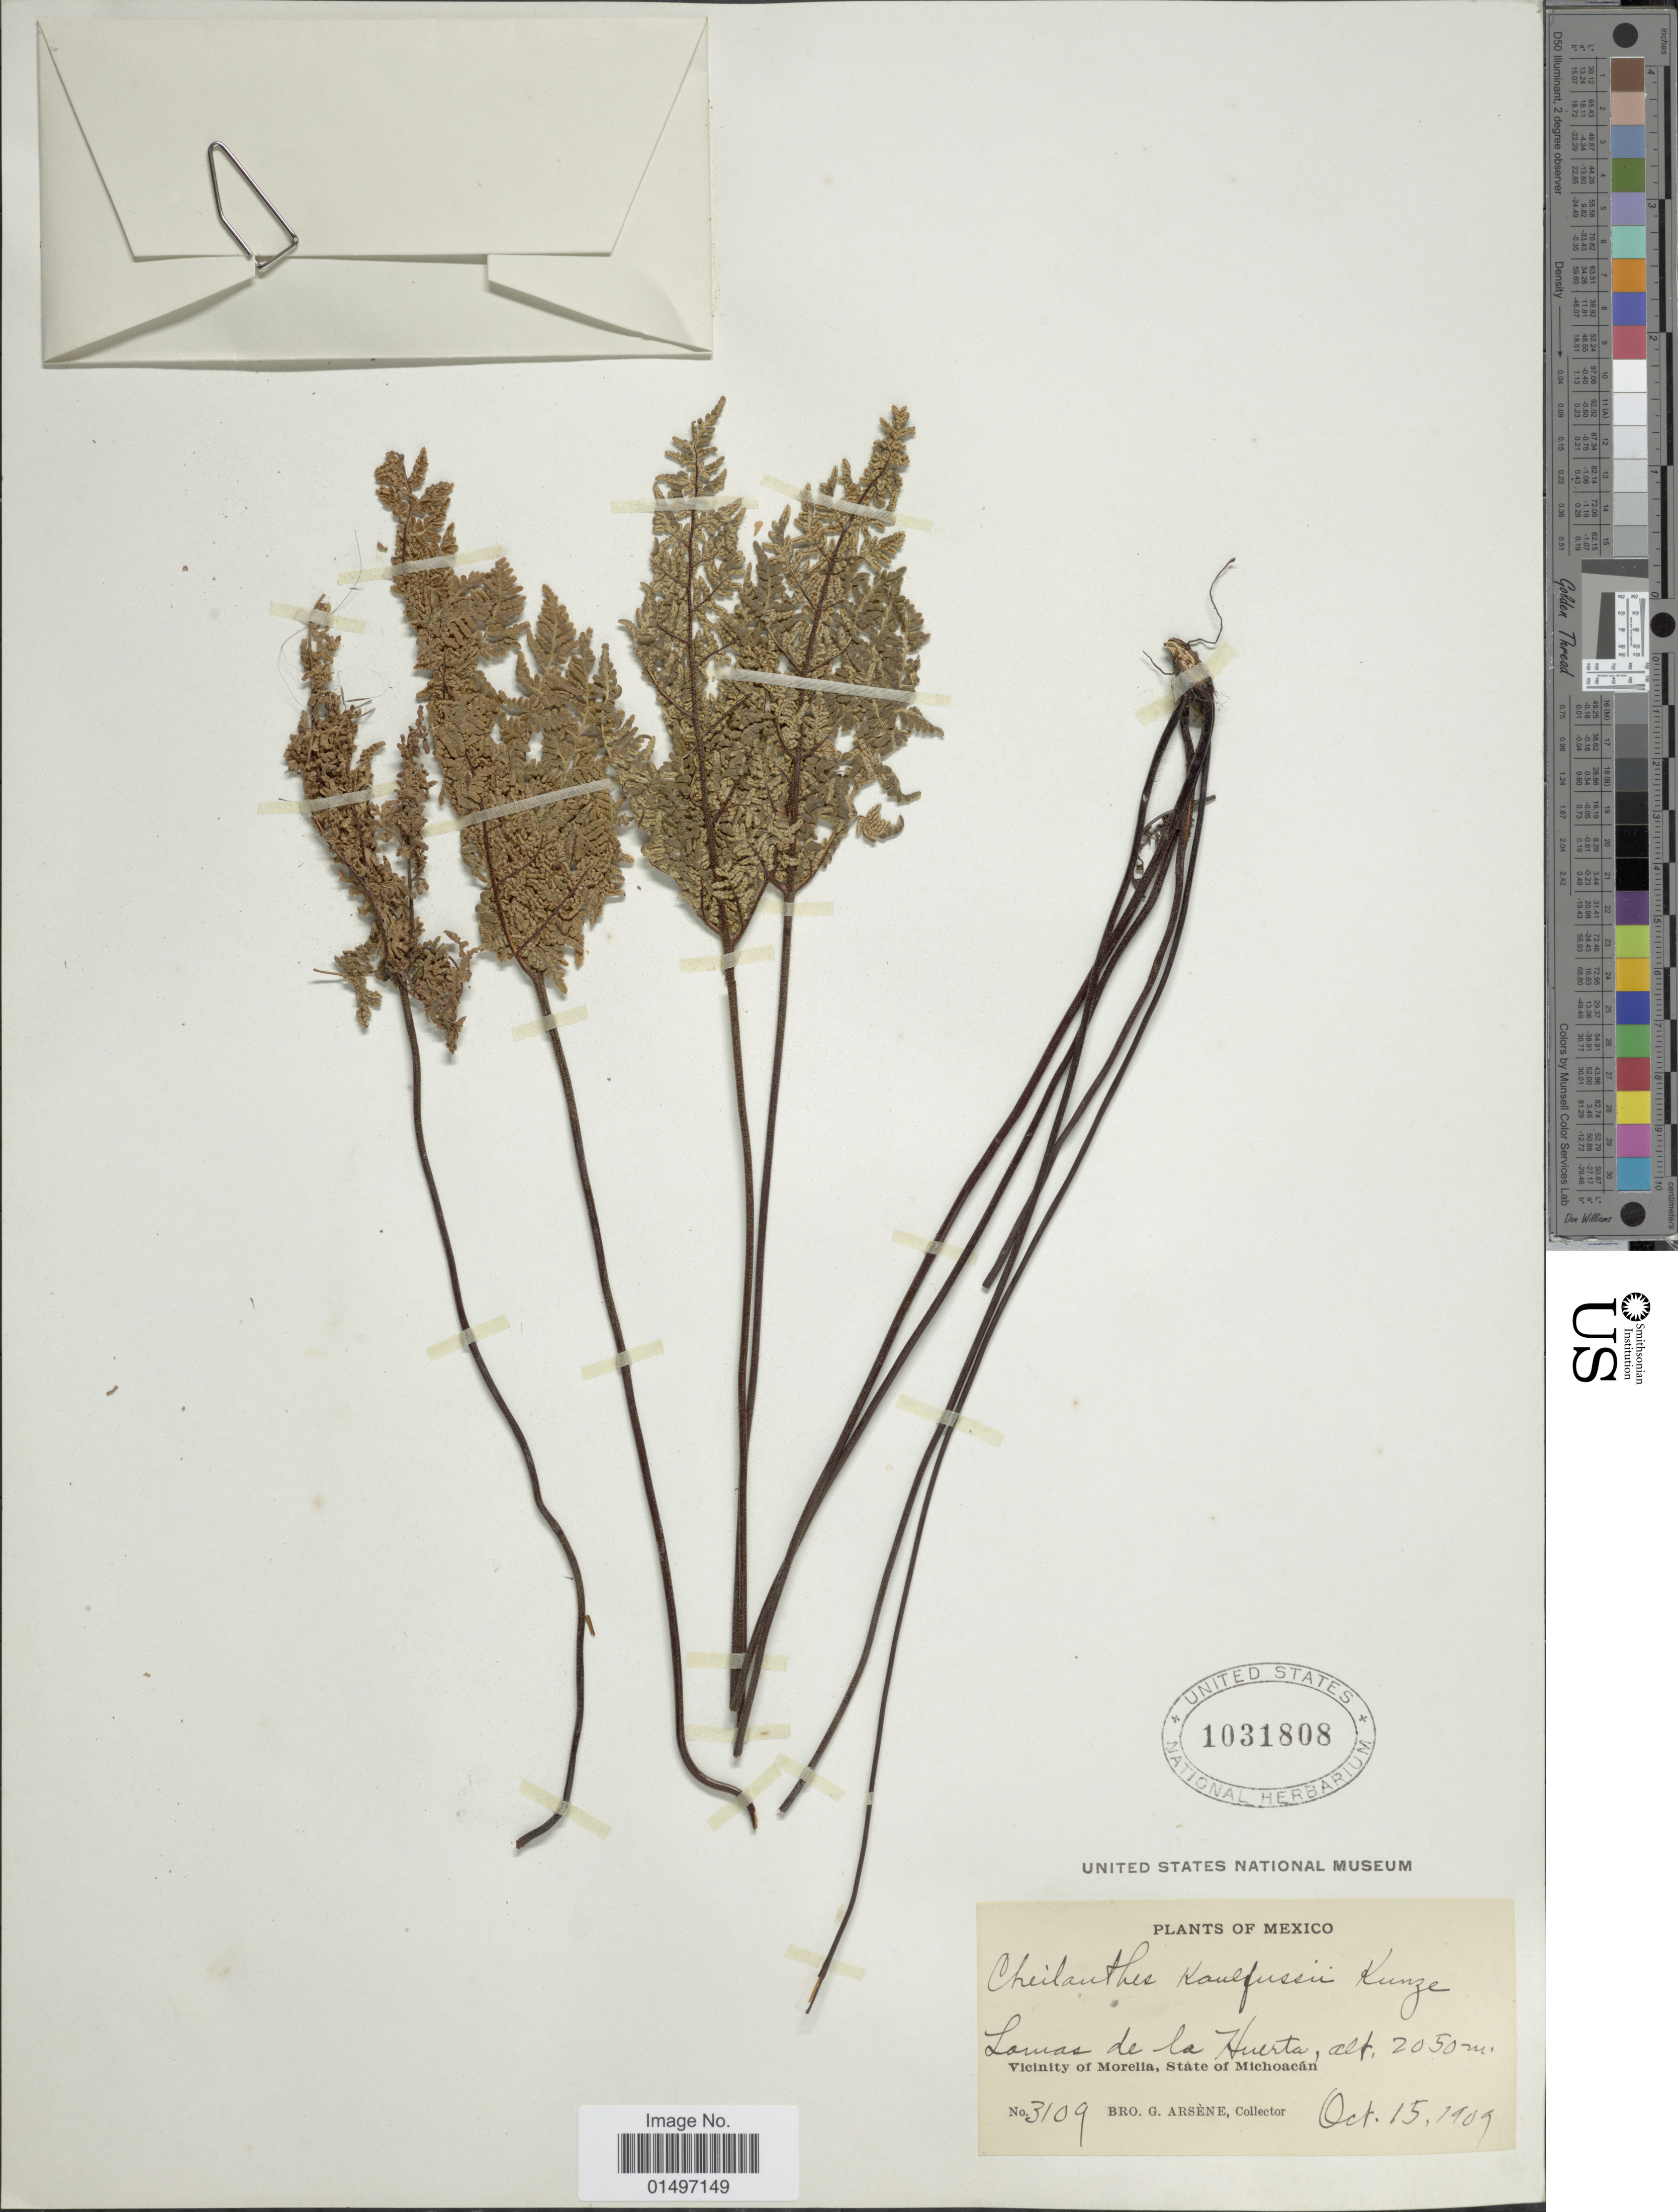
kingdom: Plantae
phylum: Tracheophyta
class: Polypodiopsida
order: Polypodiales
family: Pteridaceae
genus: Gaga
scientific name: Gaga kaulfussii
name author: (Kunze) Fay W. Li & Windham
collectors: Bro. G. Arsène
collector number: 3109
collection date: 1909-10-15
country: Mexico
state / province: Michoacán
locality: Mexico, Lomas de la Huerta, Vicinity of Morelia.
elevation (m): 2050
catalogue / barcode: US 1031808